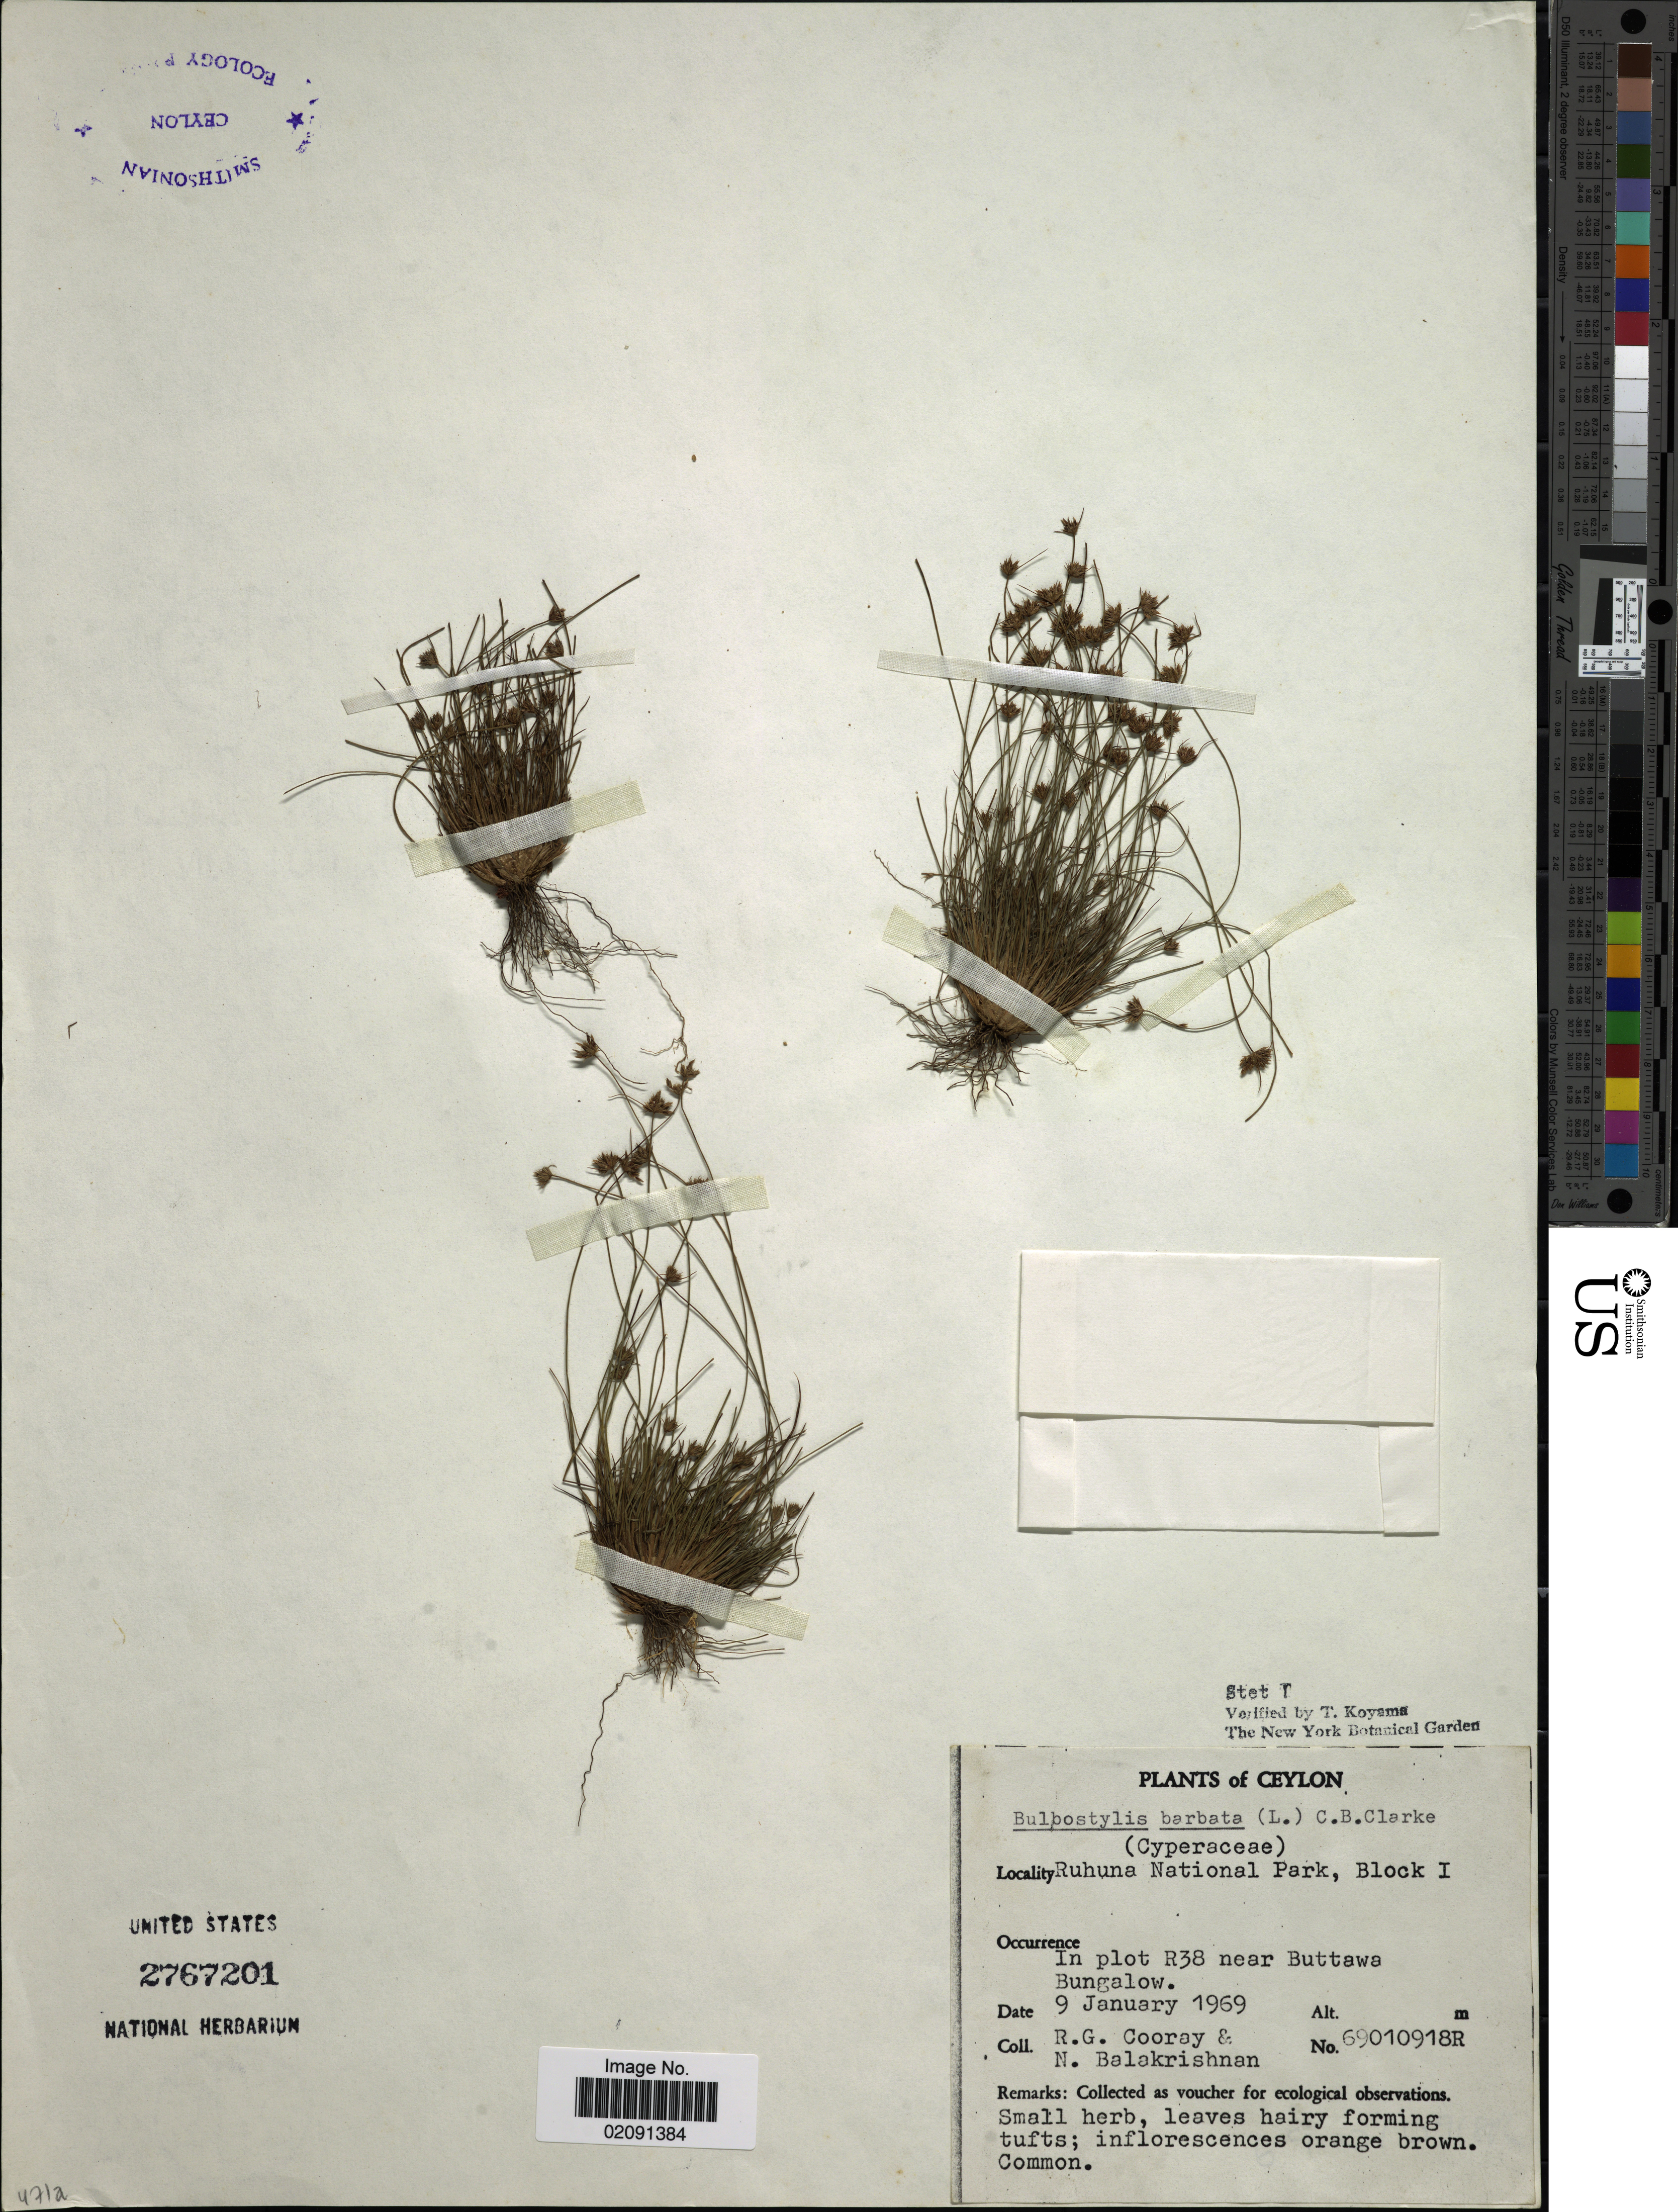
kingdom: Plantae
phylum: Tracheophyta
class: Liliopsida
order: Poales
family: Cyperaceae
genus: Bulbostylis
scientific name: Bulbostylis barbata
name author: (Rottb.) C.B. Clarke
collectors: R. Cooray & N. Balakrishnan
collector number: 69010918R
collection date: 1969-01-09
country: Sri Lanka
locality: Ceylon, Ruhuna National Park, Block I, in plot R38 near Buttawa Bungalow.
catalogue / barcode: US 2767201